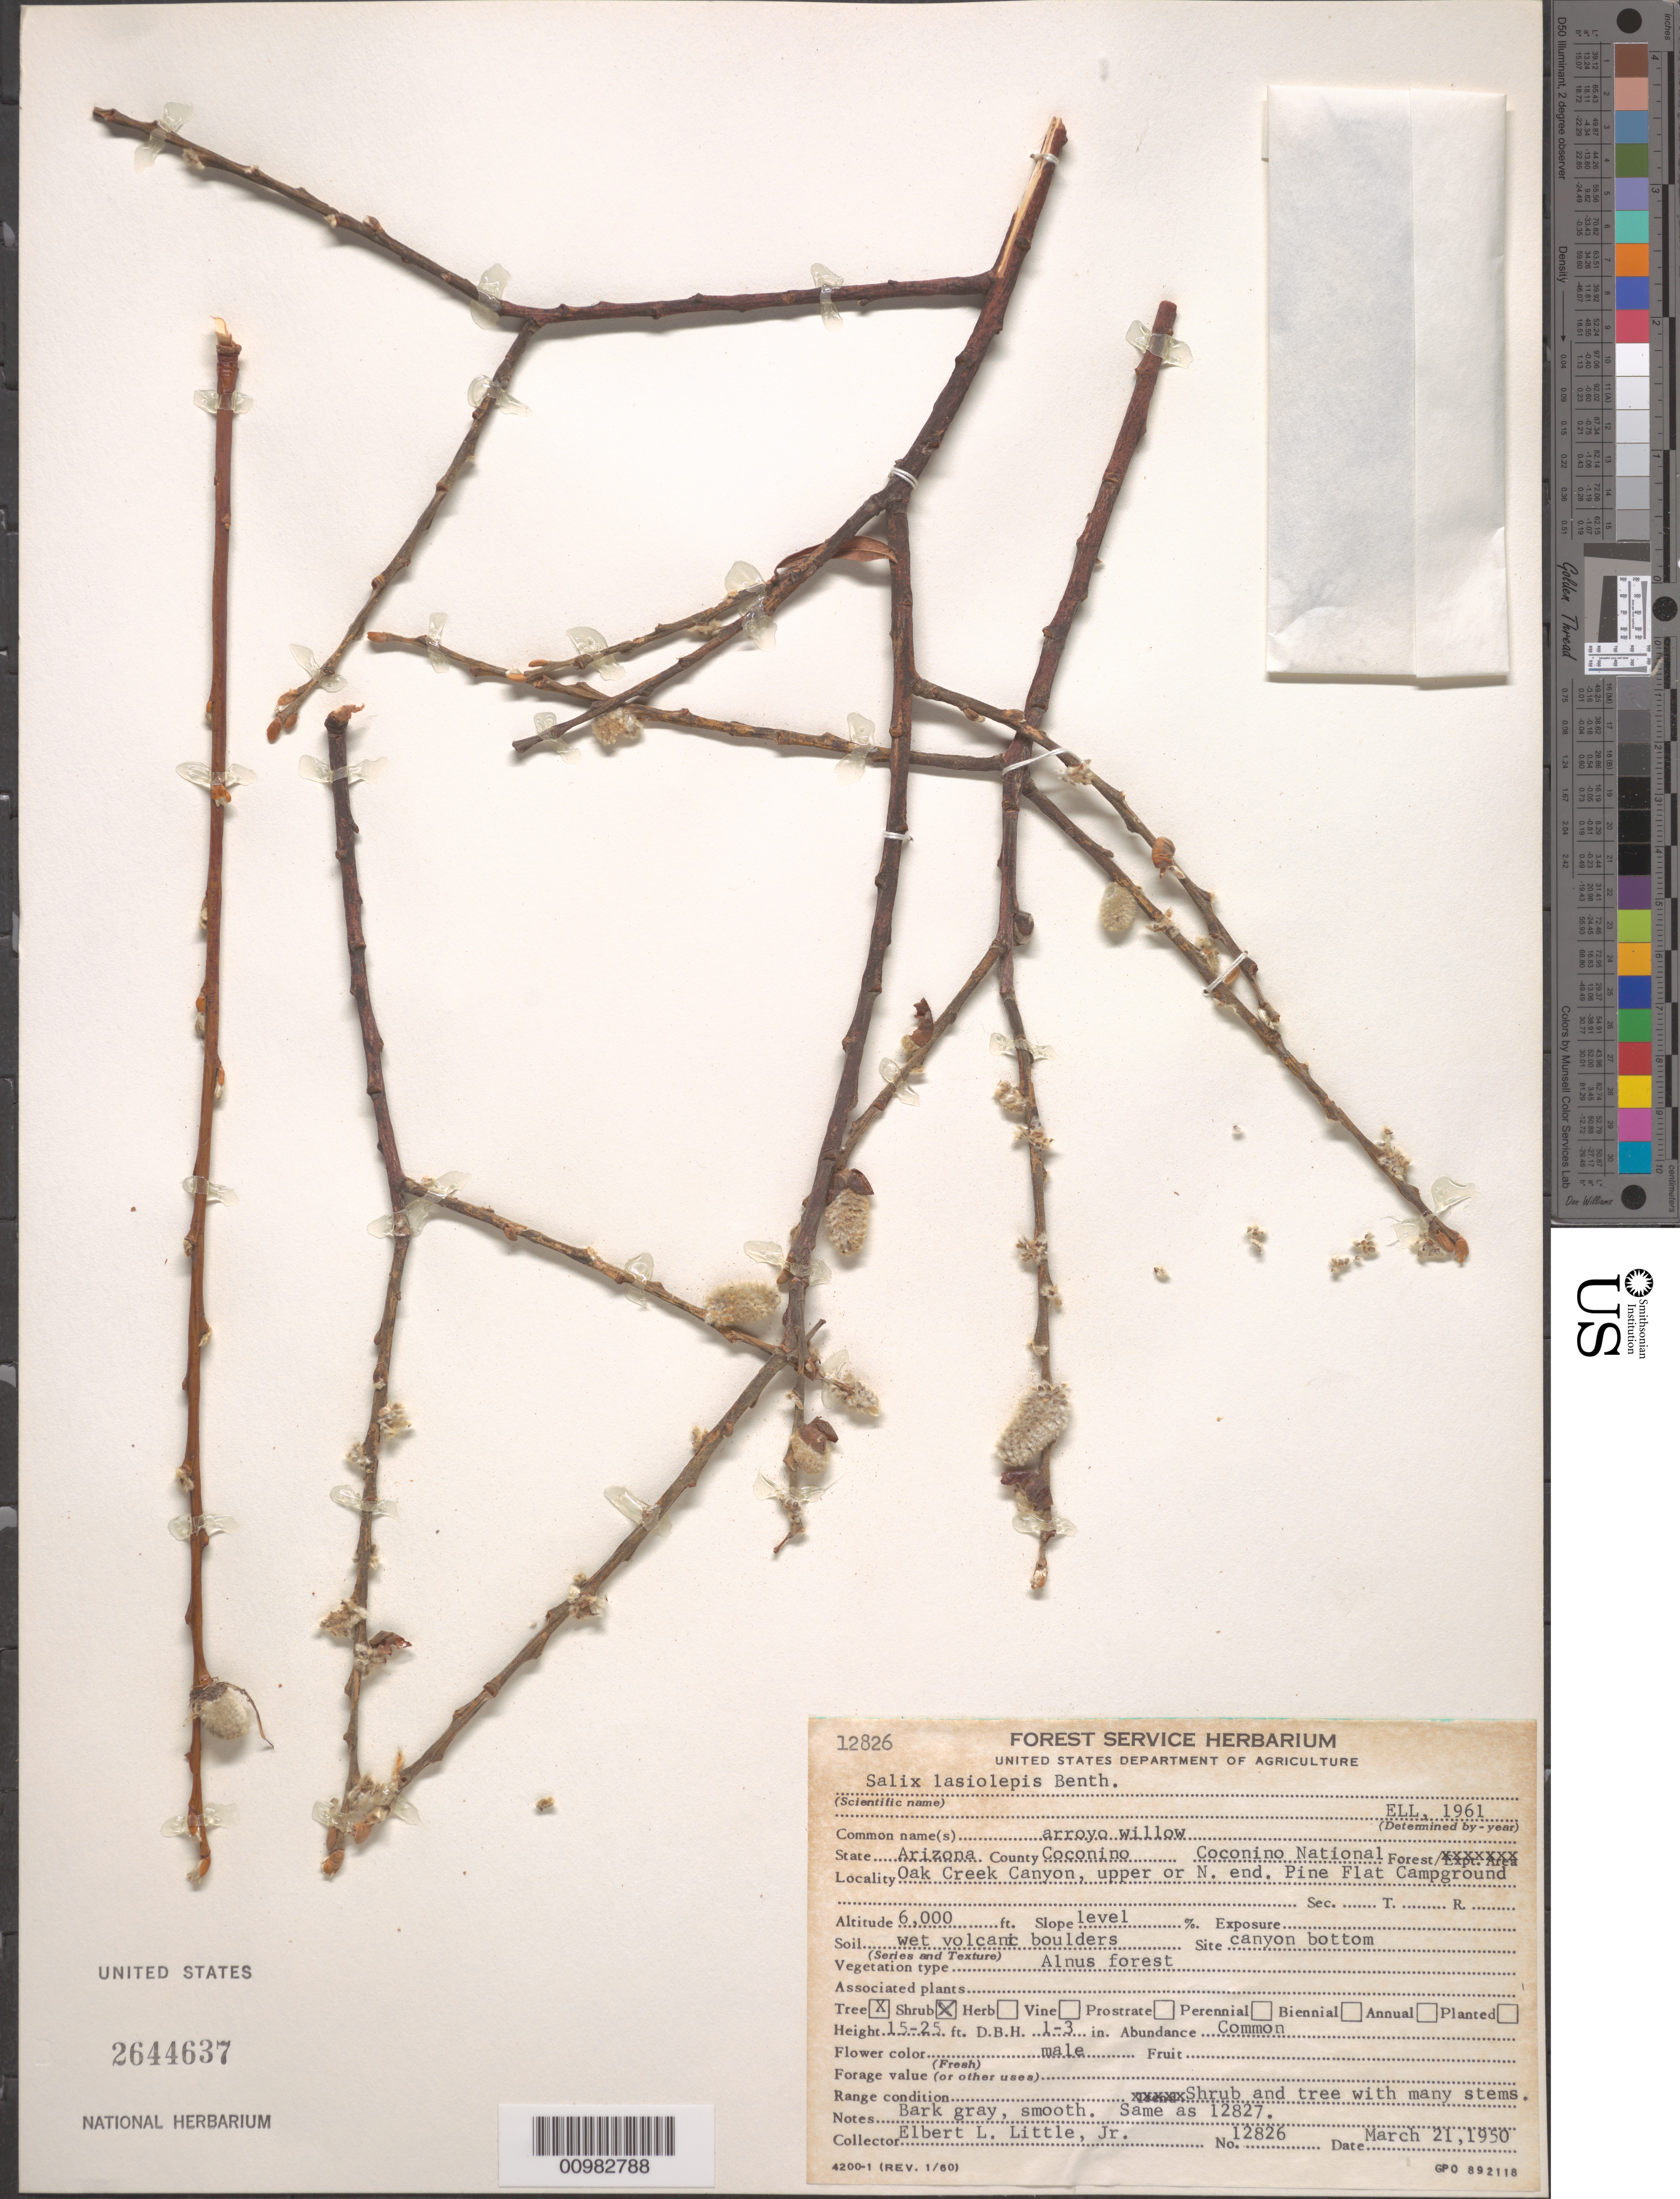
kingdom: Plantae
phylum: Tracheophyta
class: Magnoliopsida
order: Malpighiales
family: Salicaceae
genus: Salix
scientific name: Salix lasiolepis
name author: Benth.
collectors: E. L. Little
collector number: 12826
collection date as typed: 21 Mar 1950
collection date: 1950-03-21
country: United States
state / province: Arizona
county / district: Coconino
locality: Coconino National Forest. Oak Creek Canyon, upper or north end Pine Flat Campground.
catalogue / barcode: US 2644637